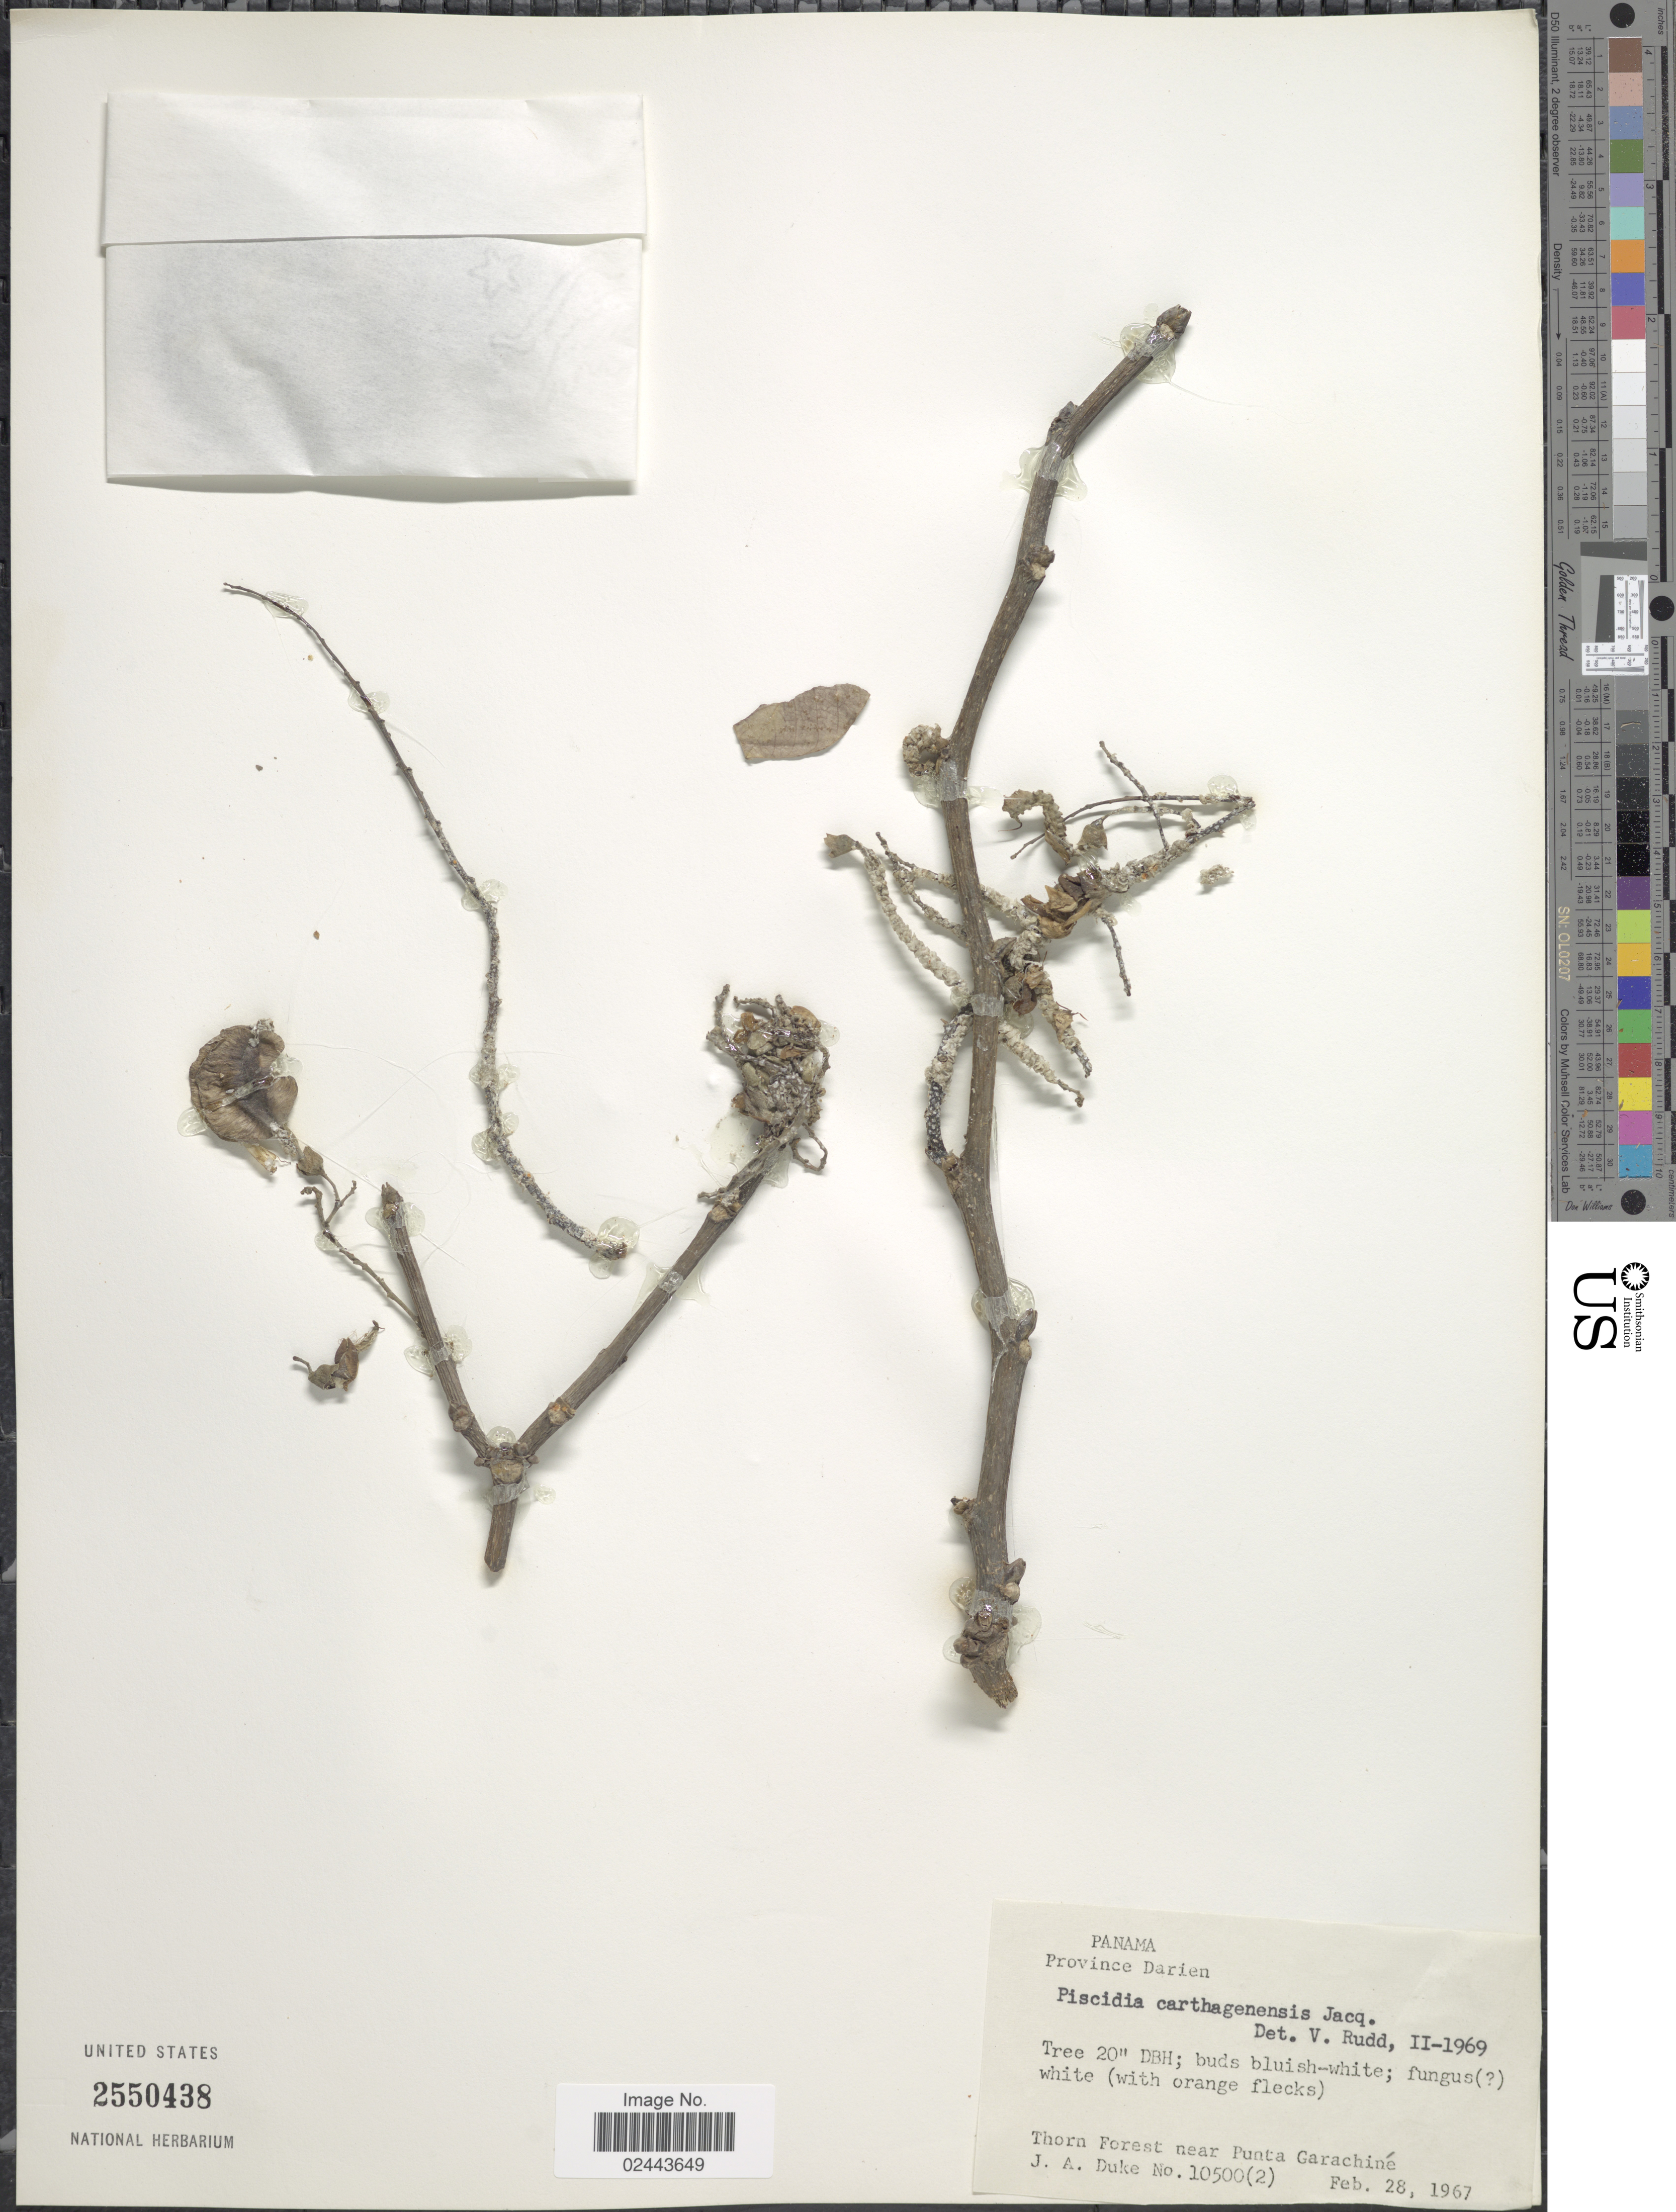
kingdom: Plantae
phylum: Tracheophyta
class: Magnoliopsida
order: Fabales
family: Fabaceae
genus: Piscidia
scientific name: Piscidia carthagenensis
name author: Jacq.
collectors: J. A. Duke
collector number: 10500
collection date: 1967-02-28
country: Panama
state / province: Darién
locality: Thorn Forest near Punta Garachine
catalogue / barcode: US 2550438